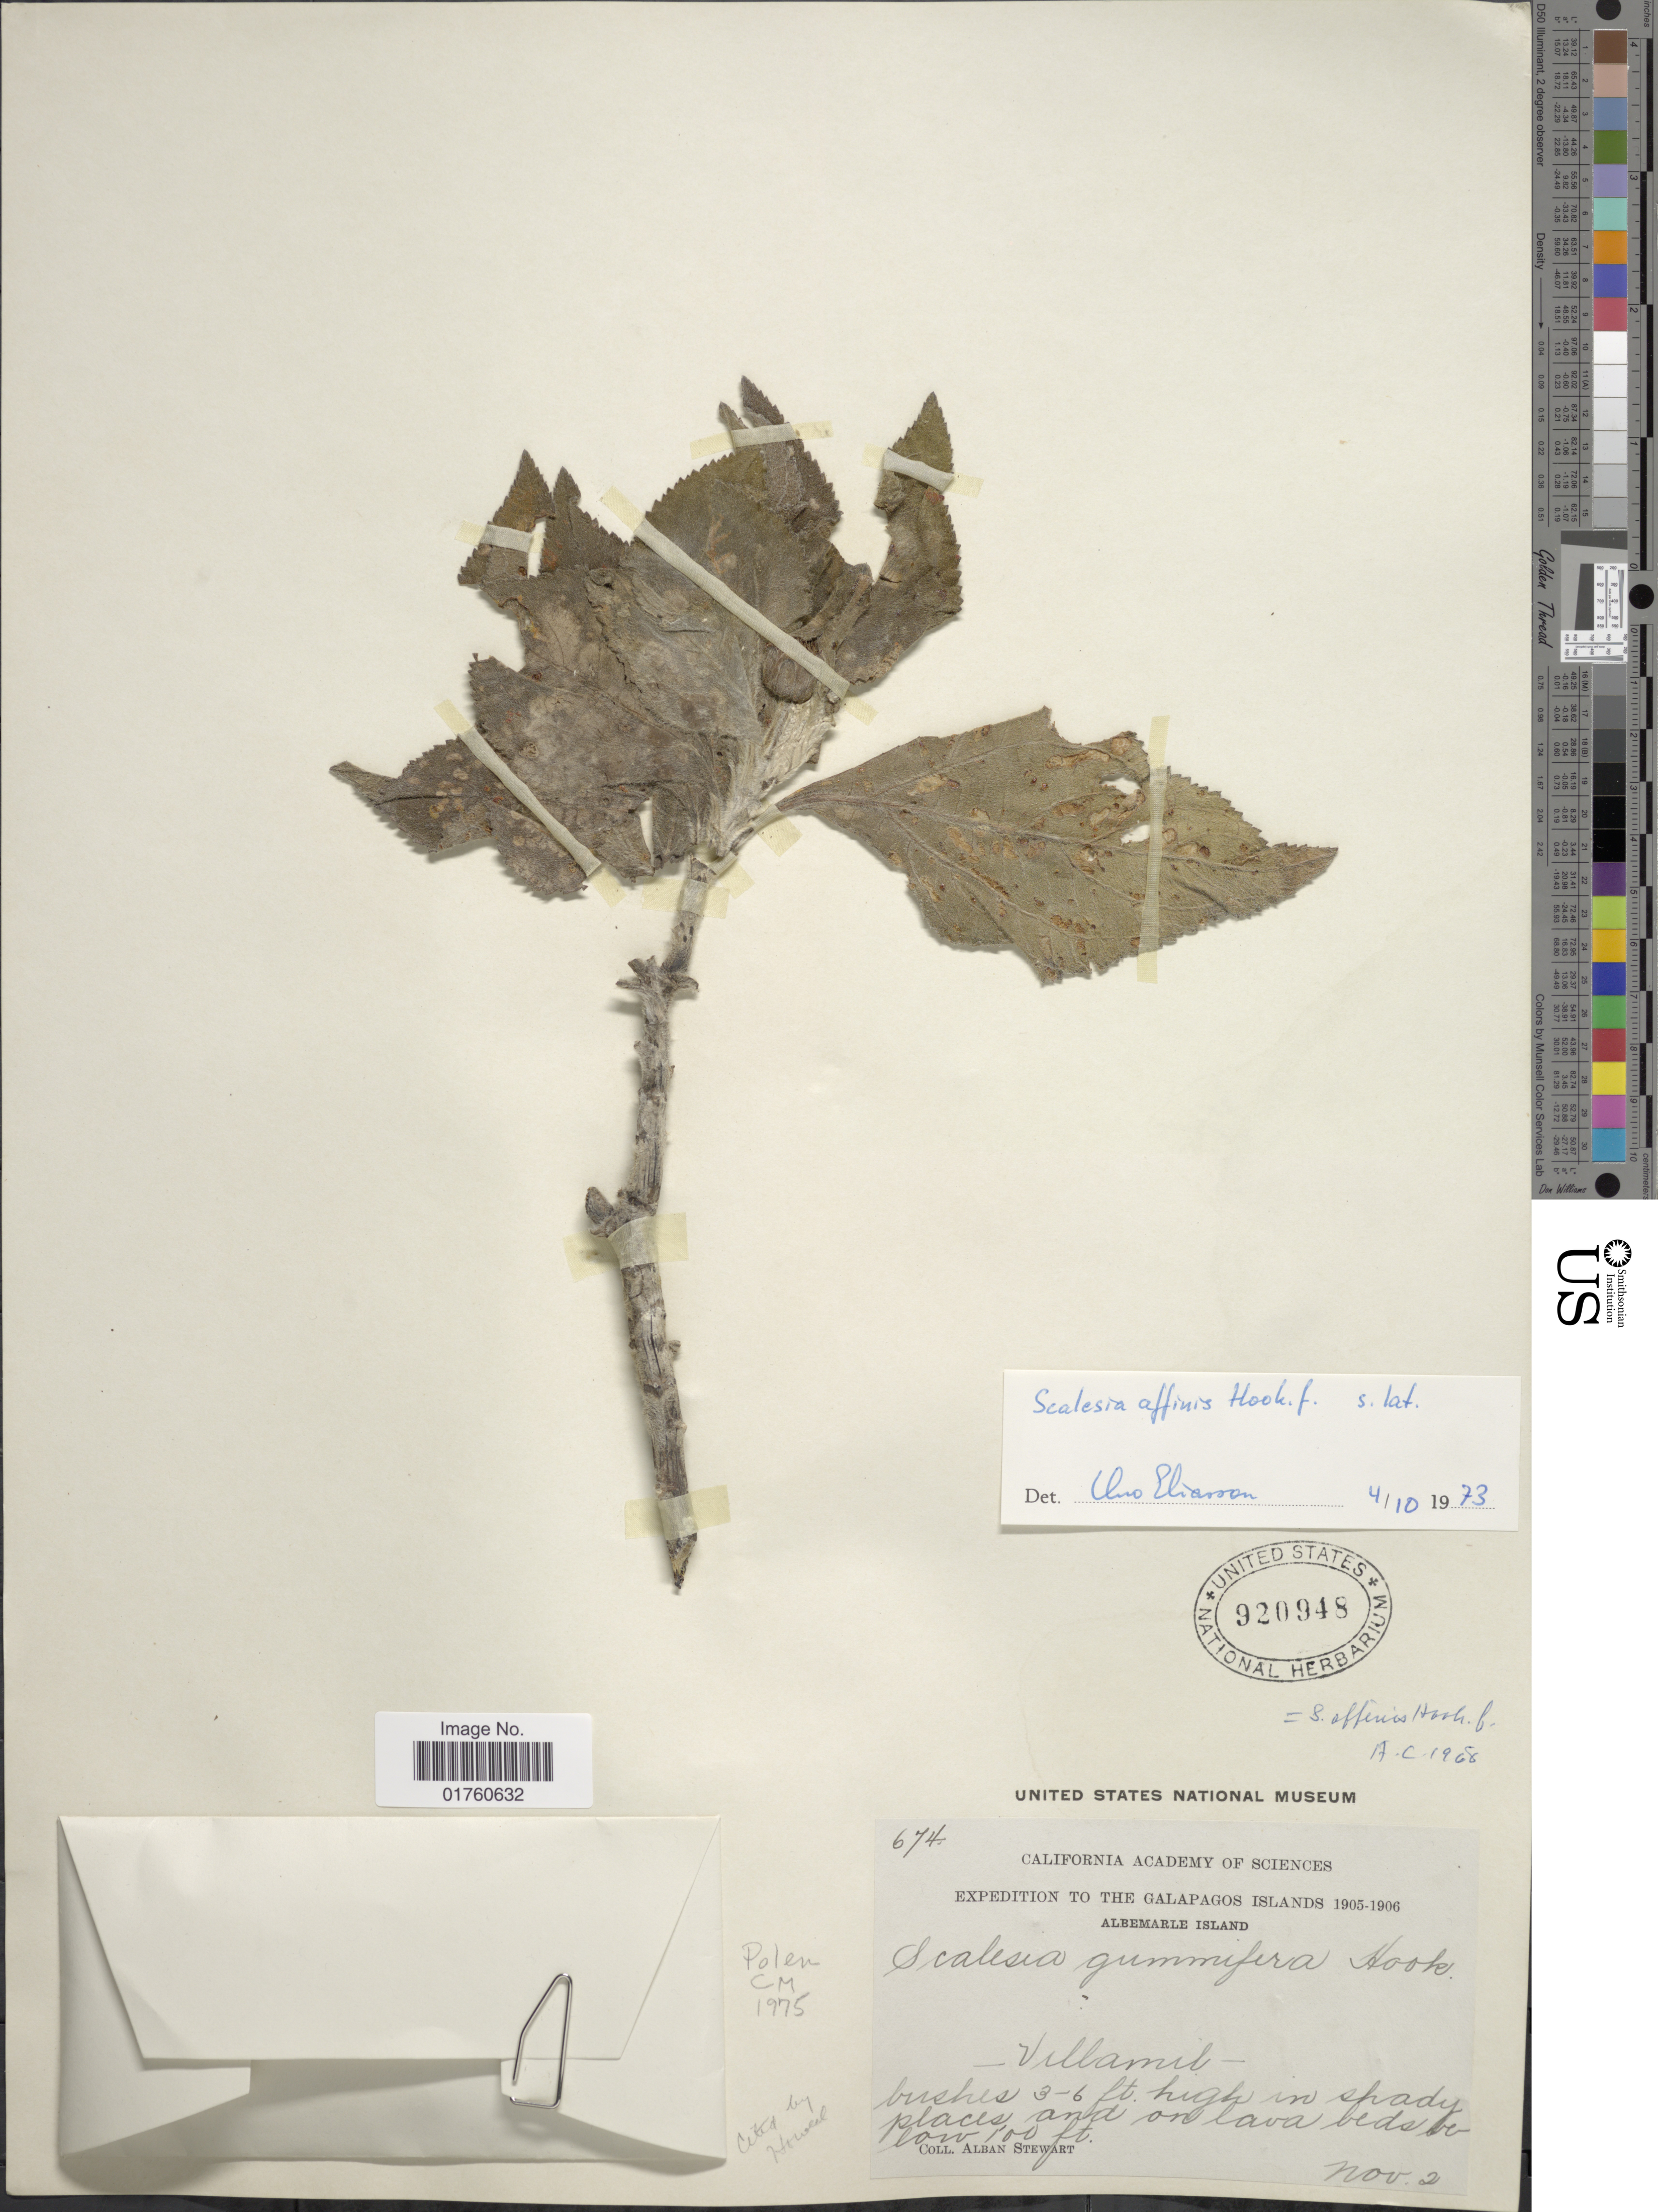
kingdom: Plantae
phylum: Tracheophyta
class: Magnoliopsida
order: Asterales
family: Asteraceae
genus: Scalesia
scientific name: Scalesia affinis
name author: Hook. f.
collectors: A. Stewart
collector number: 674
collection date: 1905-11-02/1906-11-02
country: Ecuador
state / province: Colón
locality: The Galapagos Islands, Albemarle Island, Villamil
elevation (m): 30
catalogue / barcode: US 920948